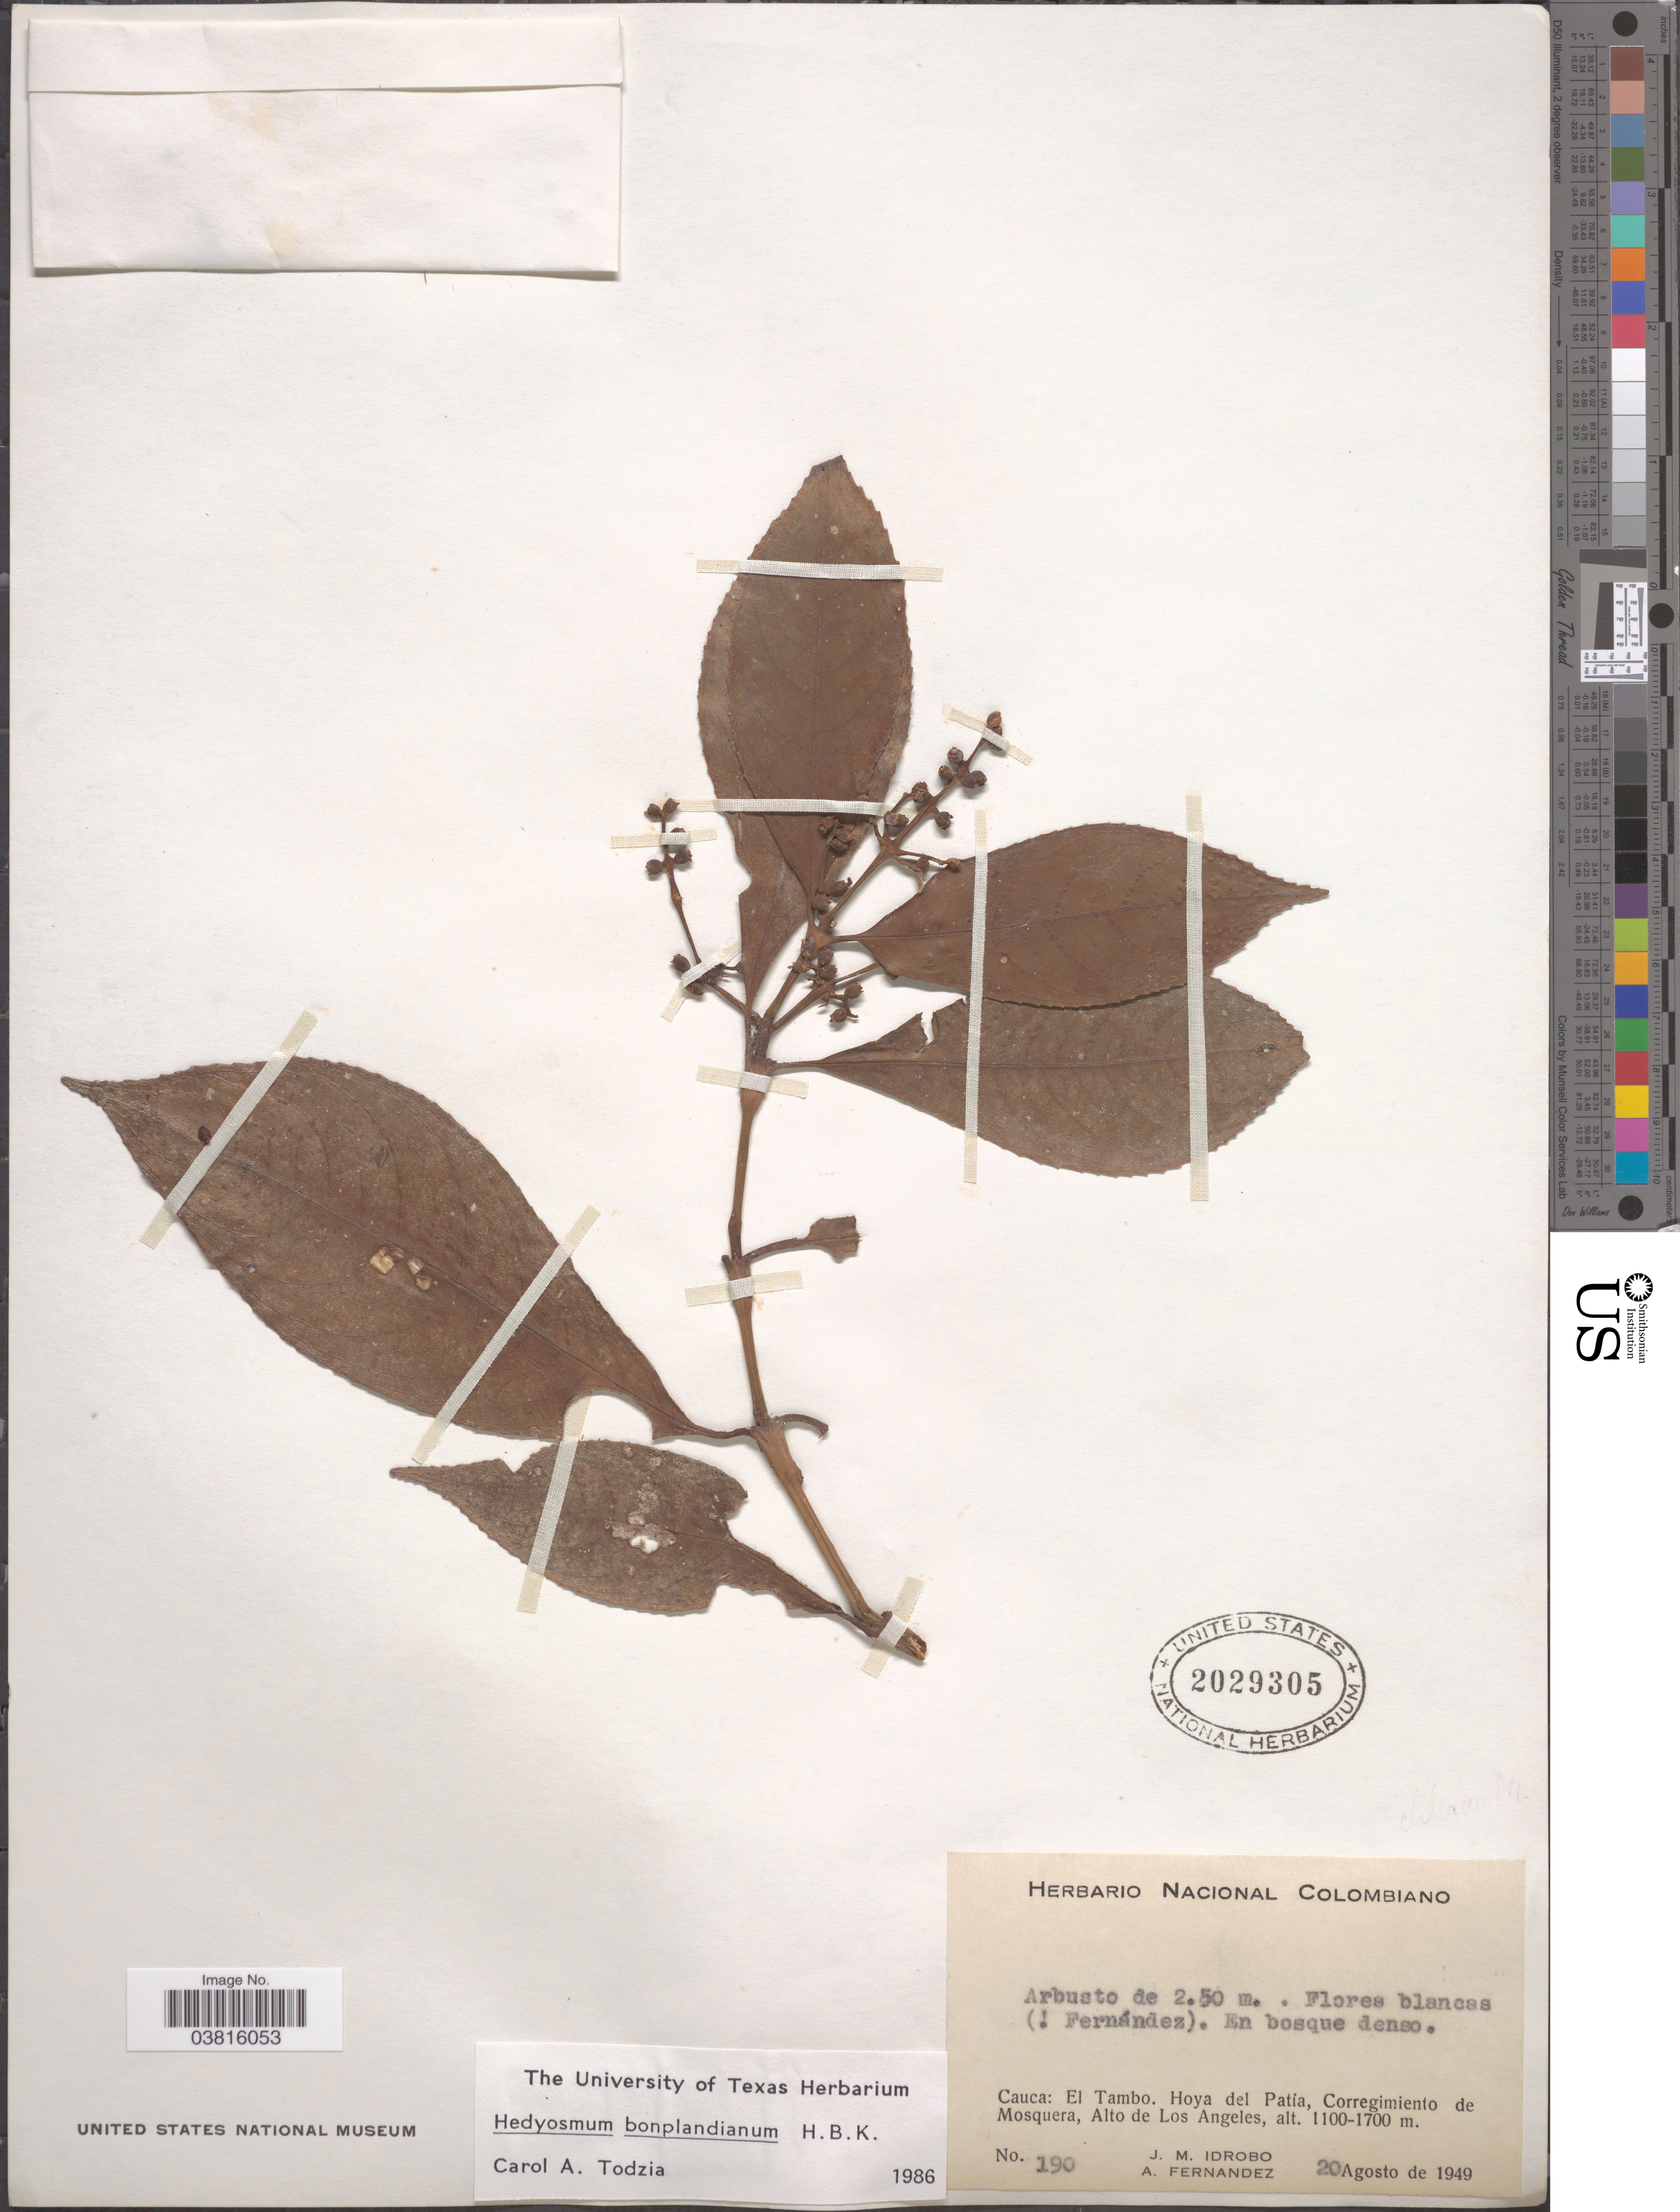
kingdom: Plantae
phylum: Tracheophyta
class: Magnoliopsida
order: Chloranthales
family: Chloranthaceae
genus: Hedyosmum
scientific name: Hedyosmum bonplandianum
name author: Kunth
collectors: J. M. Idrobo & A. Fernandez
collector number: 190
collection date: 1949-08-20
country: Colombia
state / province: Cauca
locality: El Tambo. Hoya del Patía, Corregimiento de Mosquera, Alto de Los Angeles.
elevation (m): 1100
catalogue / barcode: US 2029305